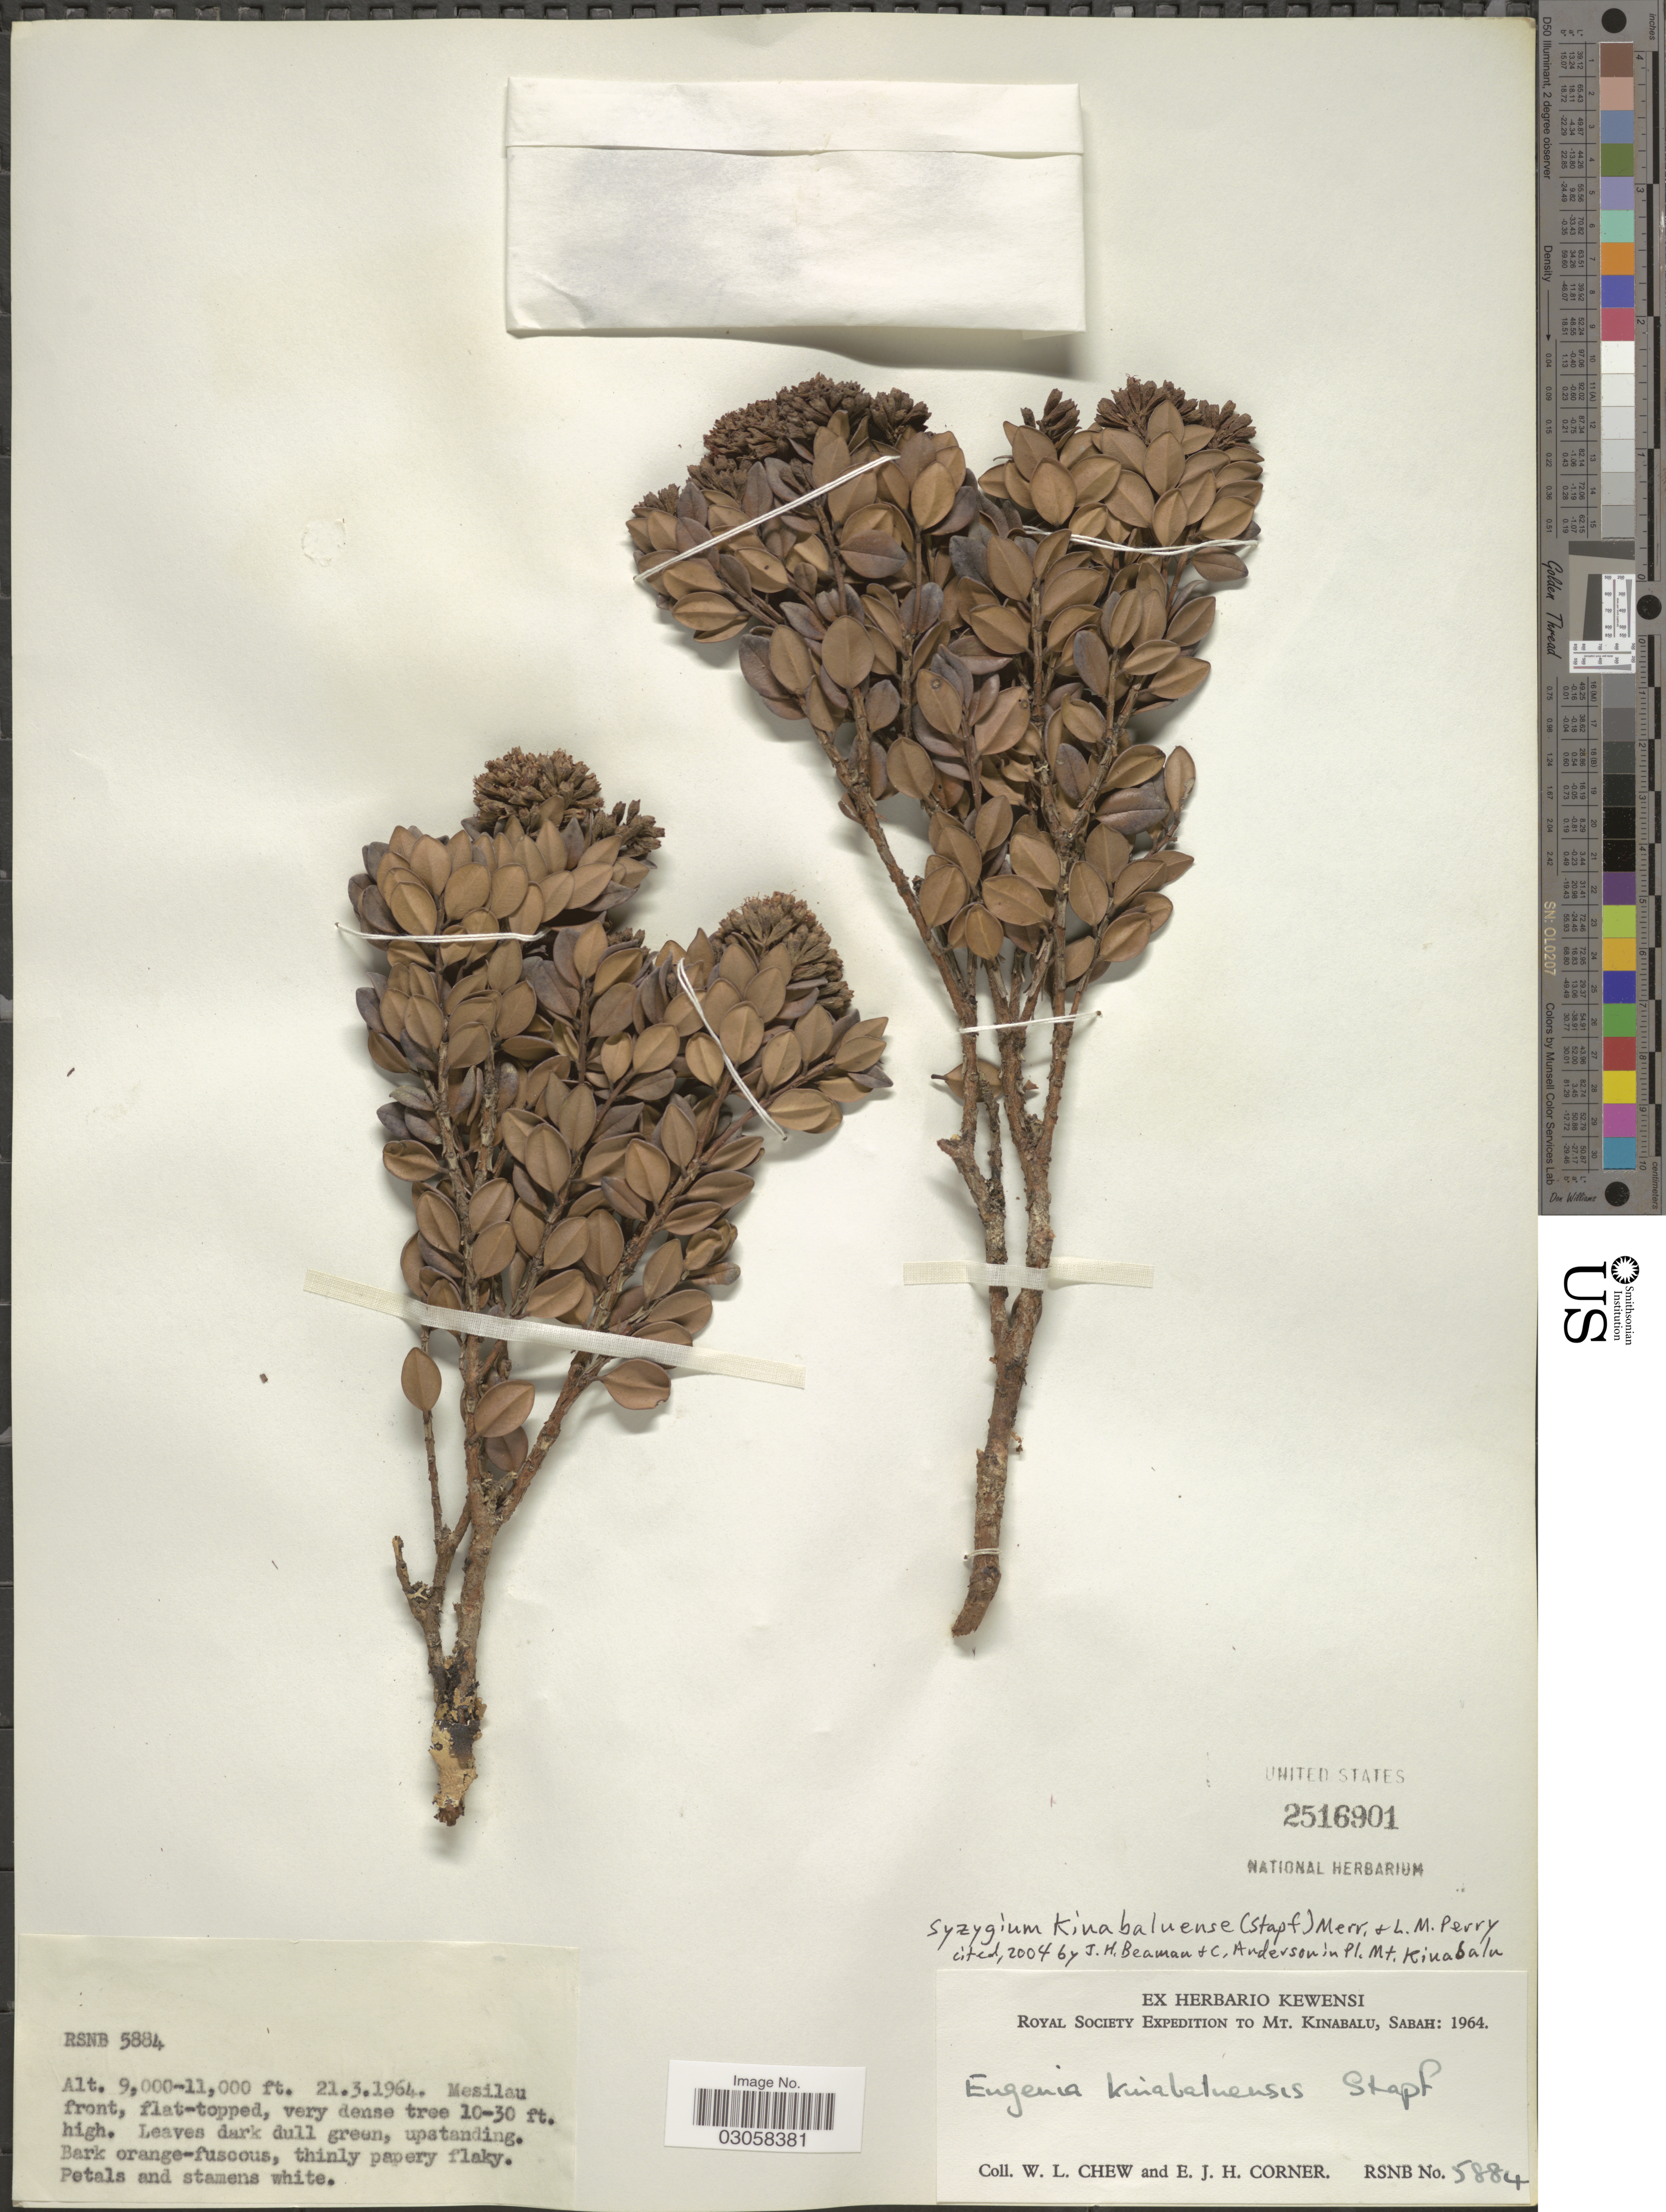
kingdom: Plantae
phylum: Tracheophyta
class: Magnoliopsida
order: Myrtales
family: Myrtaceae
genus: Syzygium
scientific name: Syzygium kinabaluense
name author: (Stapf) Merr. & L.M. Perry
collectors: W. Chew & E. Corner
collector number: RSNB 5884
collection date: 1964-03-21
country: Malaysia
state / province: Sabah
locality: Mt. Kinabalu.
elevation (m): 2743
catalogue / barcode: US 2516901